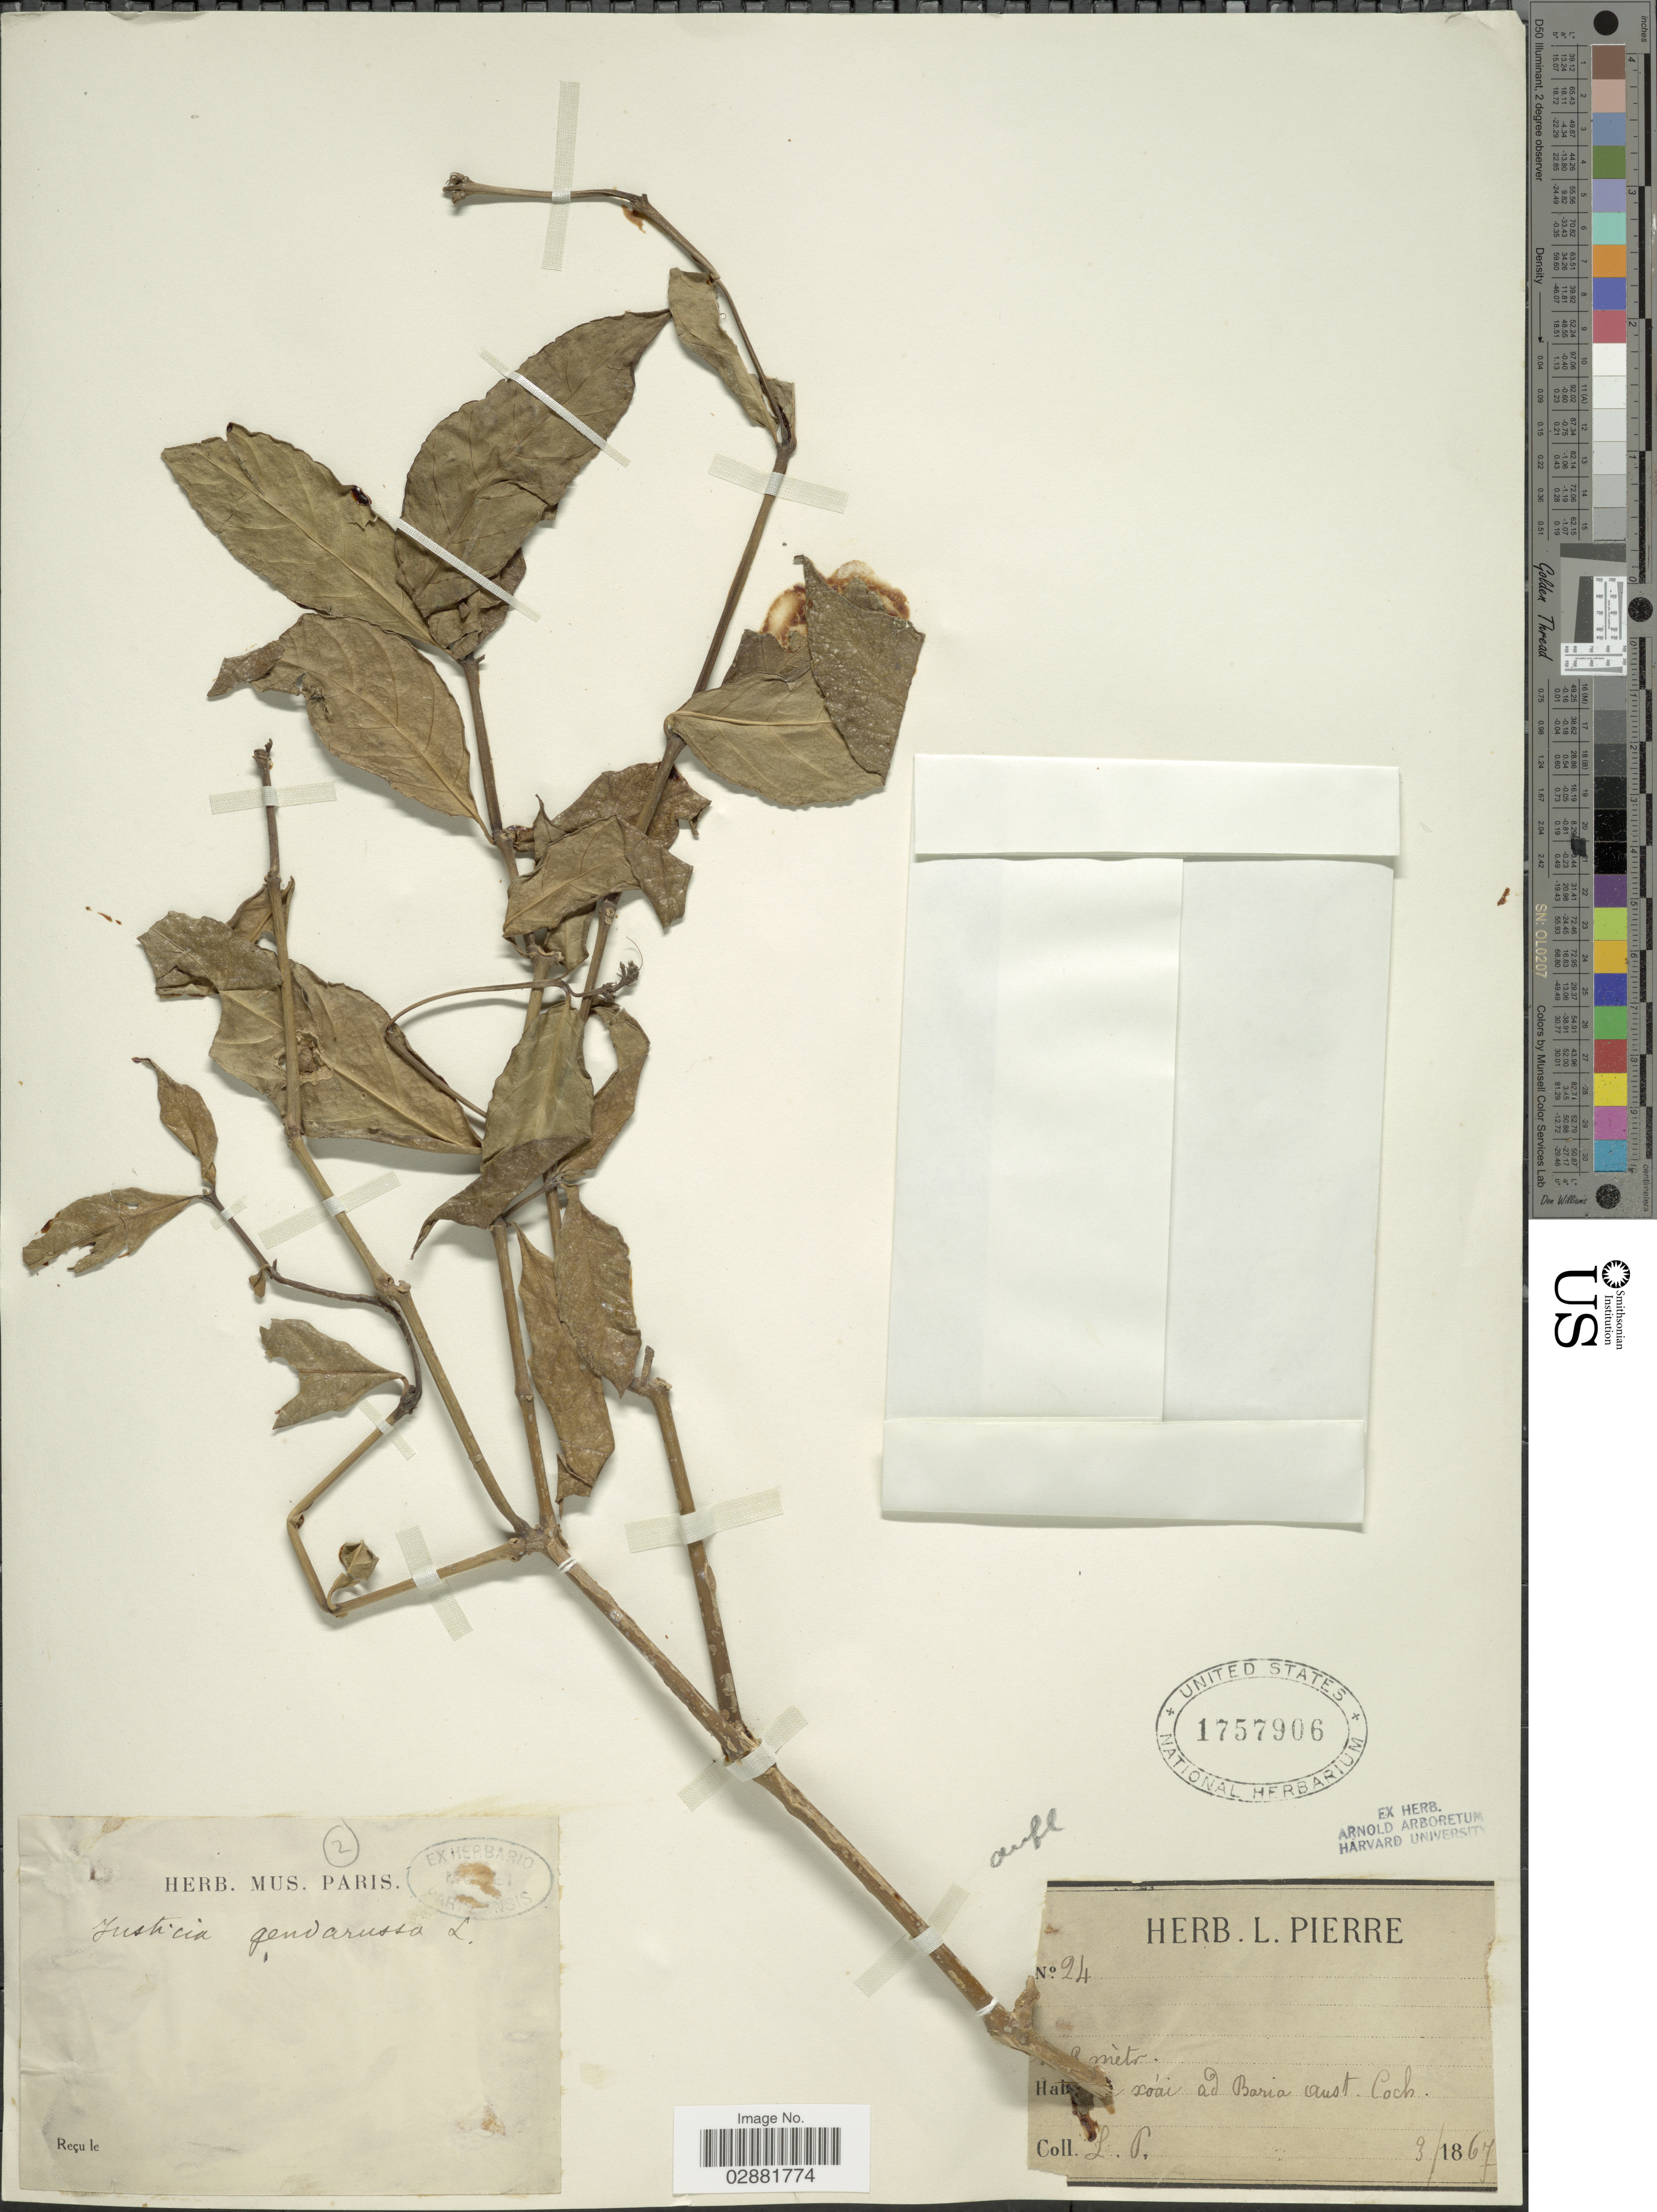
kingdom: Plantae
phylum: Tracheophyta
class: Magnoliopsida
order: Lamiales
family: Acanthaceae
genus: Justicia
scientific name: Justicia gendarussa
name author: Burm. f.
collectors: L. Pierre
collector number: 24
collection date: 1867-03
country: Vietnam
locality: [illegible text] xóai ad Baria aust. Coch.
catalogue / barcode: US 1757906